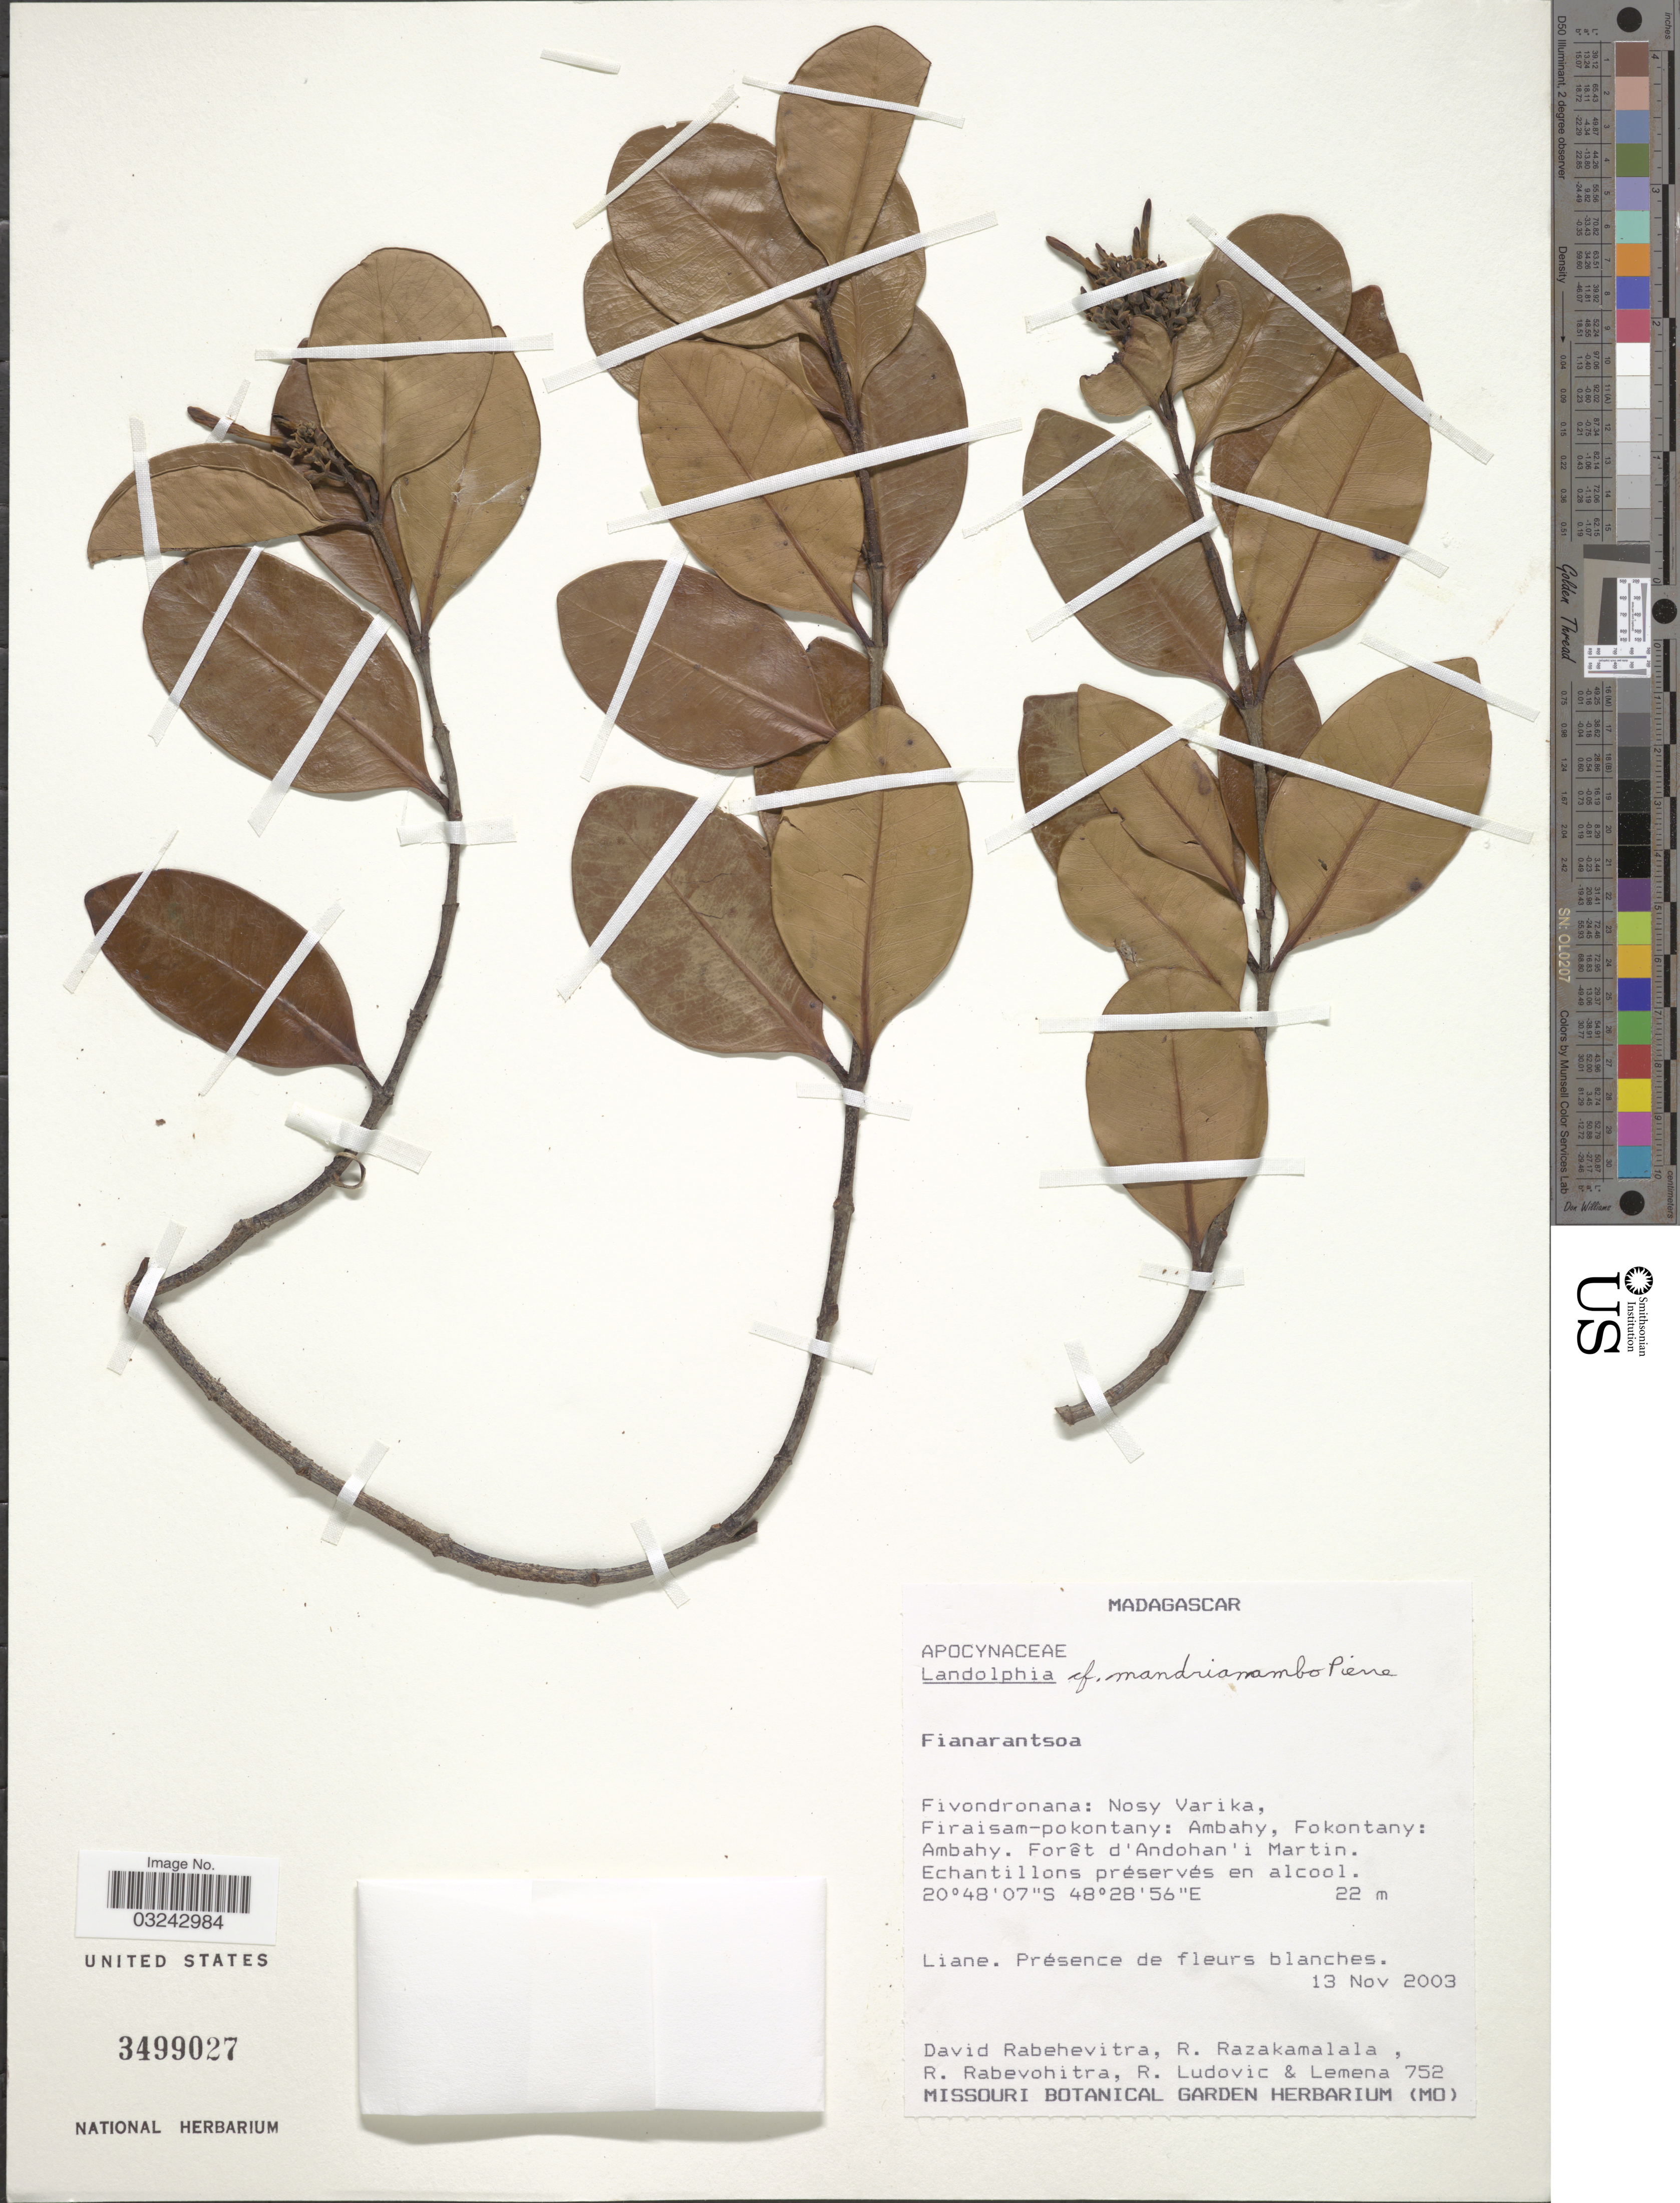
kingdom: Plantae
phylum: Tracheophyta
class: Magnoliopsida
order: Gentianales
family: Apocynaceae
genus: Landolphia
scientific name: Landolphia mandrianambo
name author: Pierre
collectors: D. Rabehevitra, R. Razakamalala, R. Rabevohitra, R. Ludovic & Lemena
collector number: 752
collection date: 2003-11-13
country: Madagascar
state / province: Vatovavy Fitovinany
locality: Fivondronana: Nosy Varika, Firaisam-pokontanty: Ambahy, Fokontany: Ambahy. Forêt d'Andohan'i Martin.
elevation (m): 22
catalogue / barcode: US 3499027